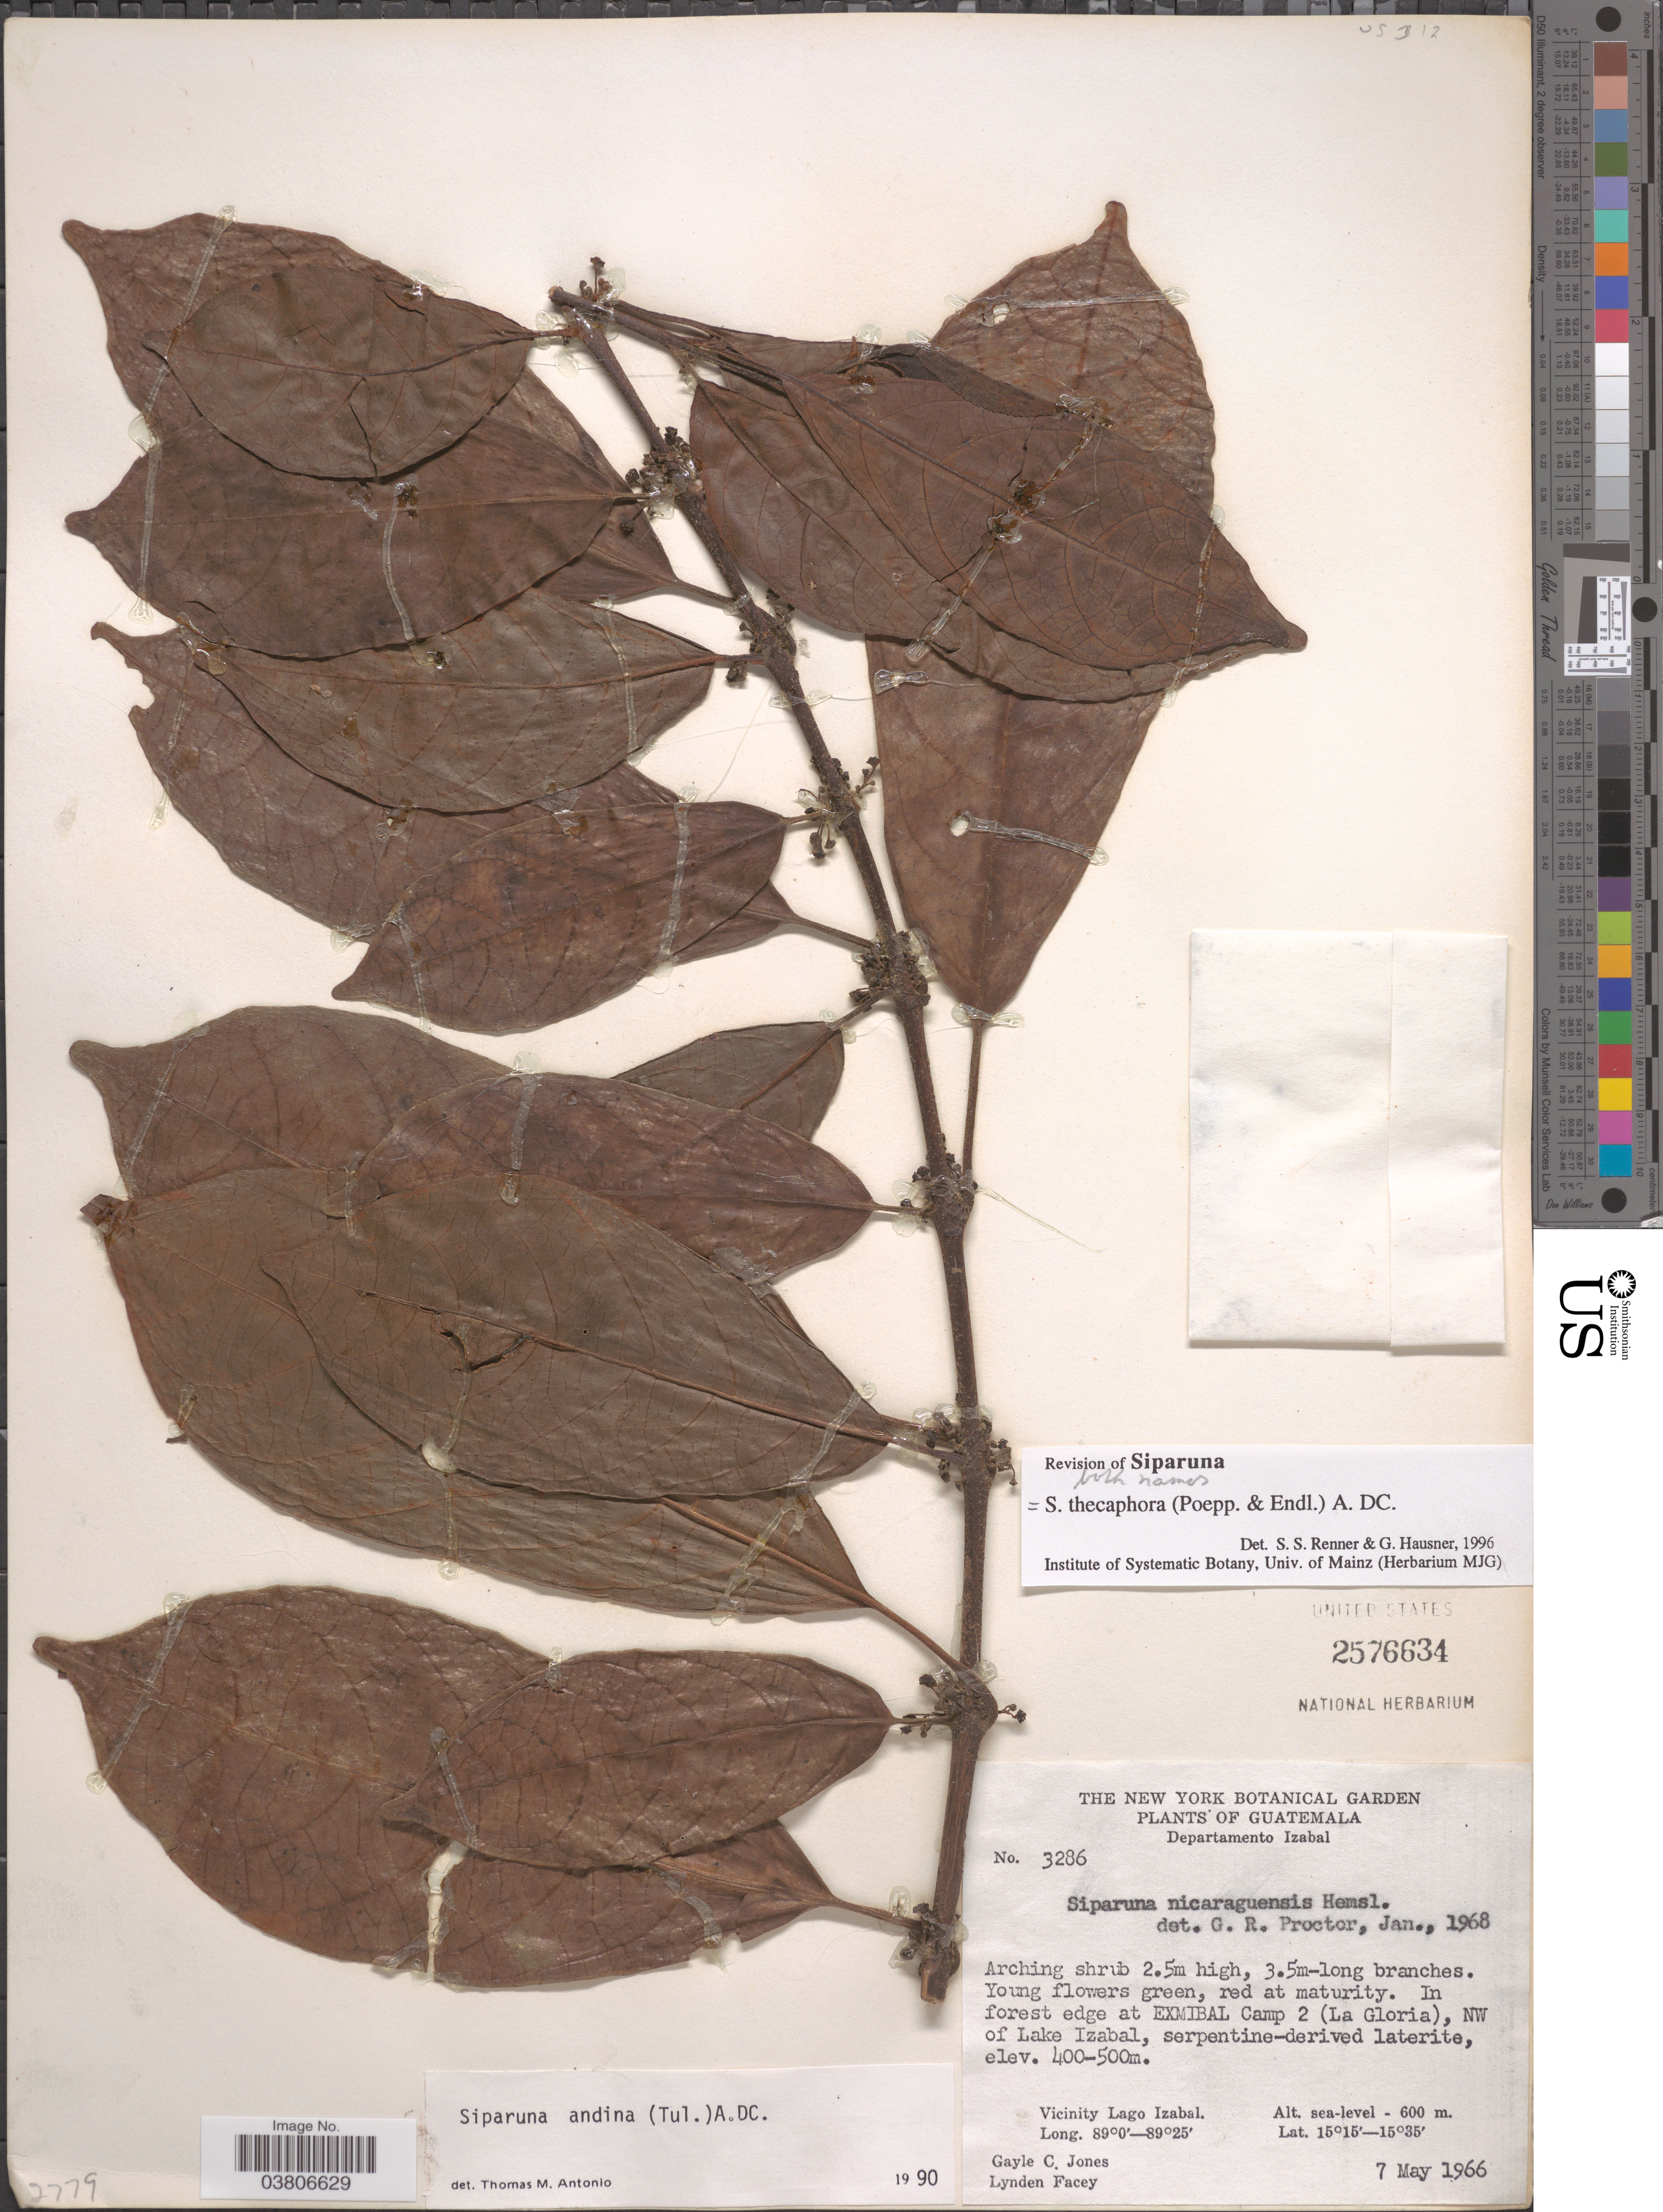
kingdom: Plantae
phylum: Tracheophyta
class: Magnoliopsida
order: Laurales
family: Siparunaceae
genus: Siparuna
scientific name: Siparuna thecaphora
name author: (Poepp. & Endl.) A. DC.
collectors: G. C. Jones & L. Facey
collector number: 3286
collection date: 1966-05-07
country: Guatemala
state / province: Izabal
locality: Departamento Izabal. In forest edge at EXMIBAL Camp 2 (La Gloria), NW of Lake Izabal, serpentine-derived laterite, Vicinity Lago Izabal.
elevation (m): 400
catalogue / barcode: US 2576634